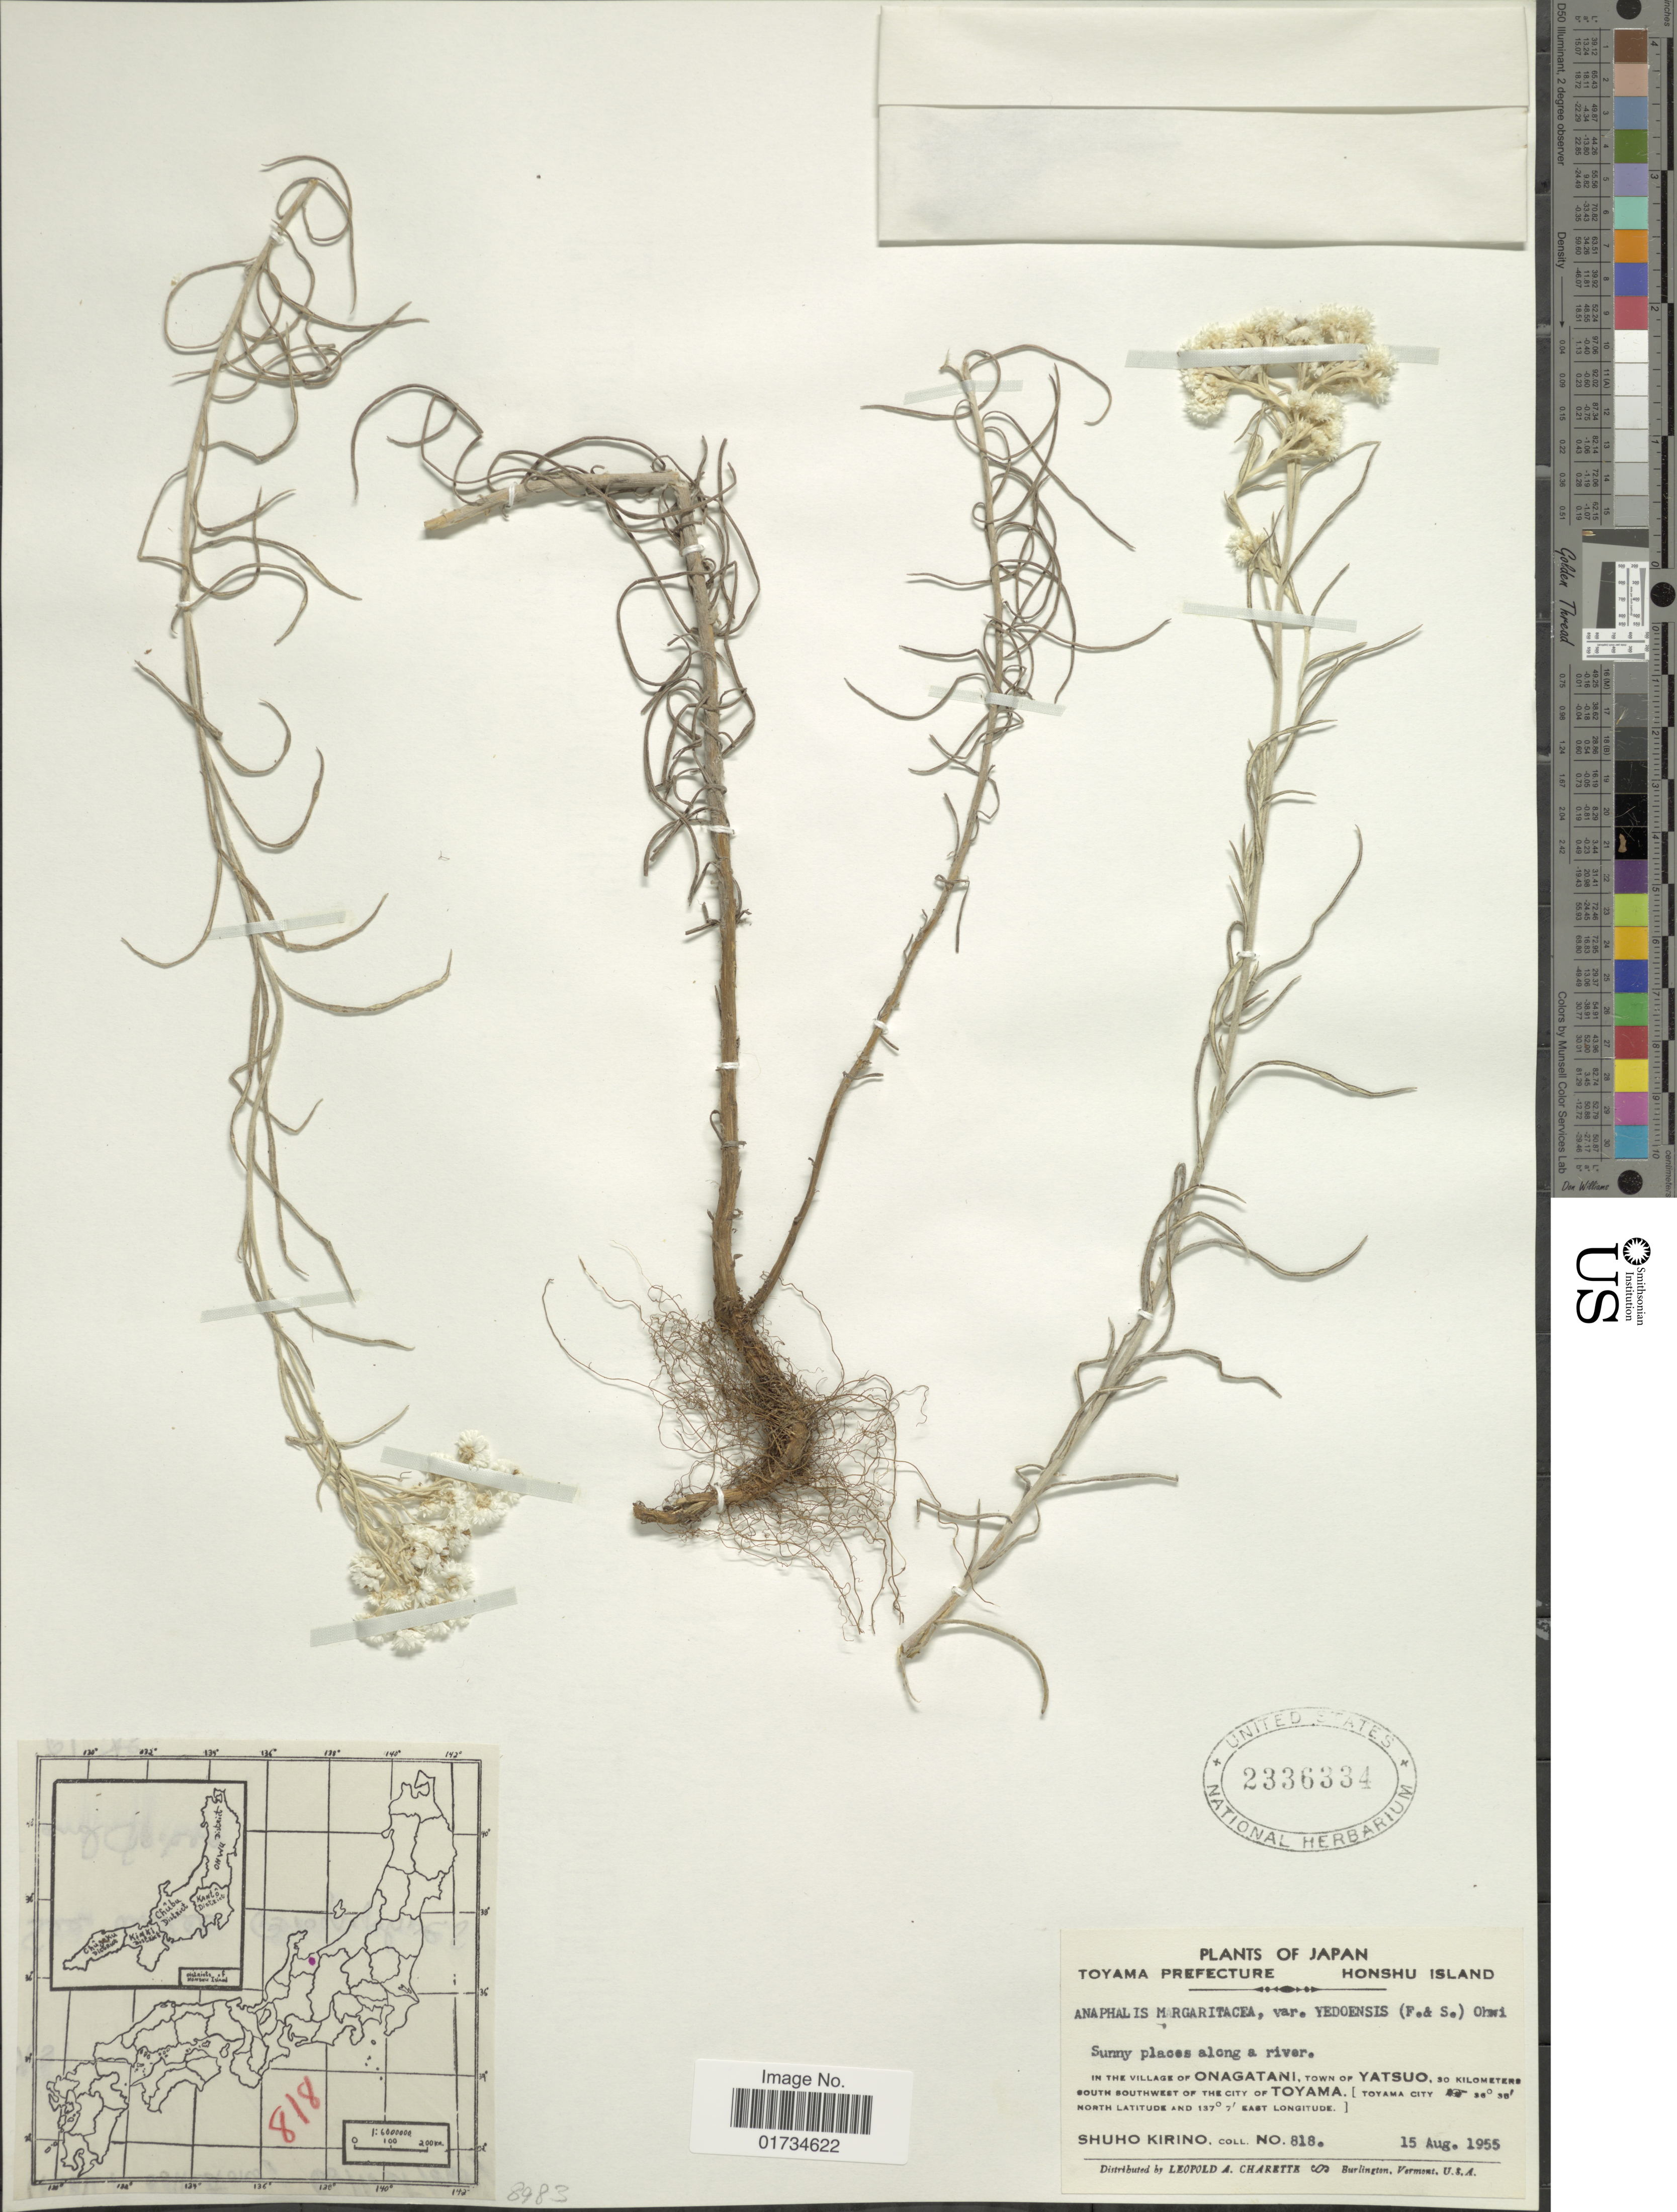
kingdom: Plantae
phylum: Tracheophyta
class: Magnoliopsida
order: Asterales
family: Asteraceae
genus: Anaphalis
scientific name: Anaphalis margaritacea var. yedoensis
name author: (Franch. & Sav.) Ohwi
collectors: S. Kirino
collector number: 818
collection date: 1955-08-15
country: Japan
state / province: Toyama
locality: Japan. Toyama Prefecture. Honshu Island. Sunny places along a river. In the village of Onagatani, town of Yatsuo, 30 kilometers south southwest of the city of Toyama. (Toyama city )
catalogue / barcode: US 2336334